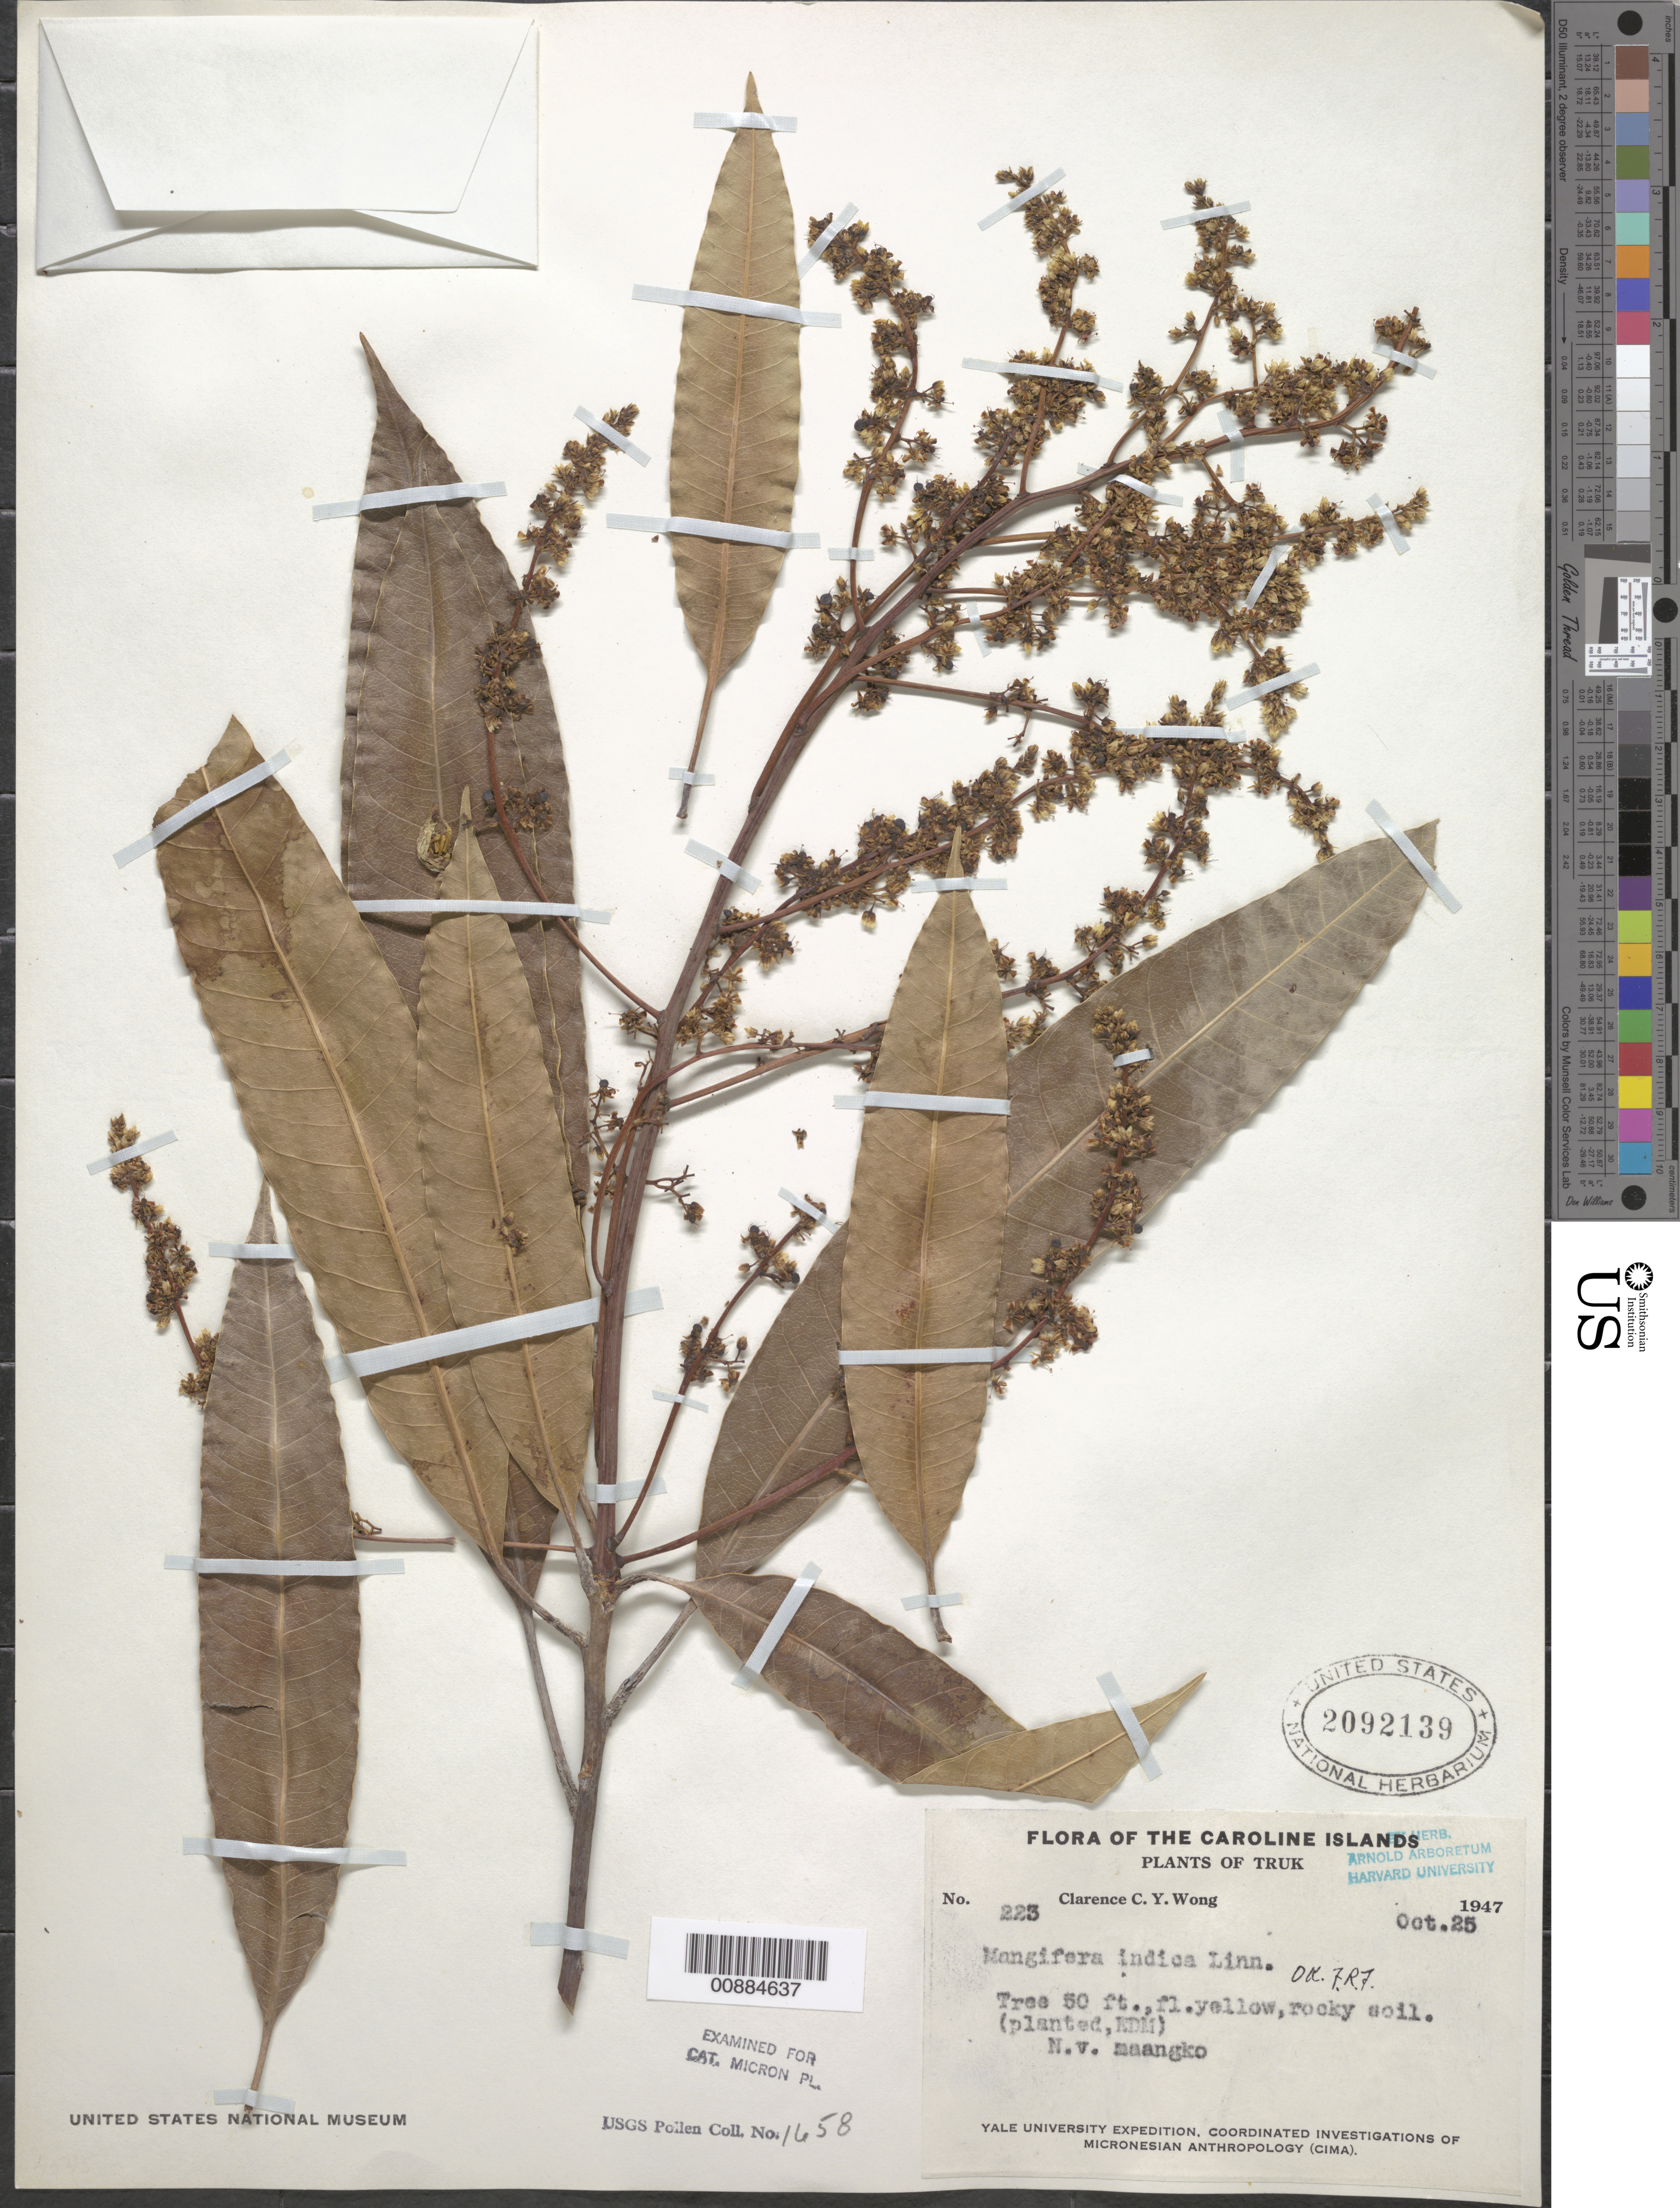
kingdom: Plantae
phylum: Tracheophyta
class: Magnoliopsida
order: Sapindales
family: Anacardiaceae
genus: Mangifera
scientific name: Mangifera indica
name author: L.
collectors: C. Wong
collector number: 223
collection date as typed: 25 Oct 1947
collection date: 1947-10-25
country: Micronesia, Federated States of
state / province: Truk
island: Truk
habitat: rocky soil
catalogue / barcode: US 2092139